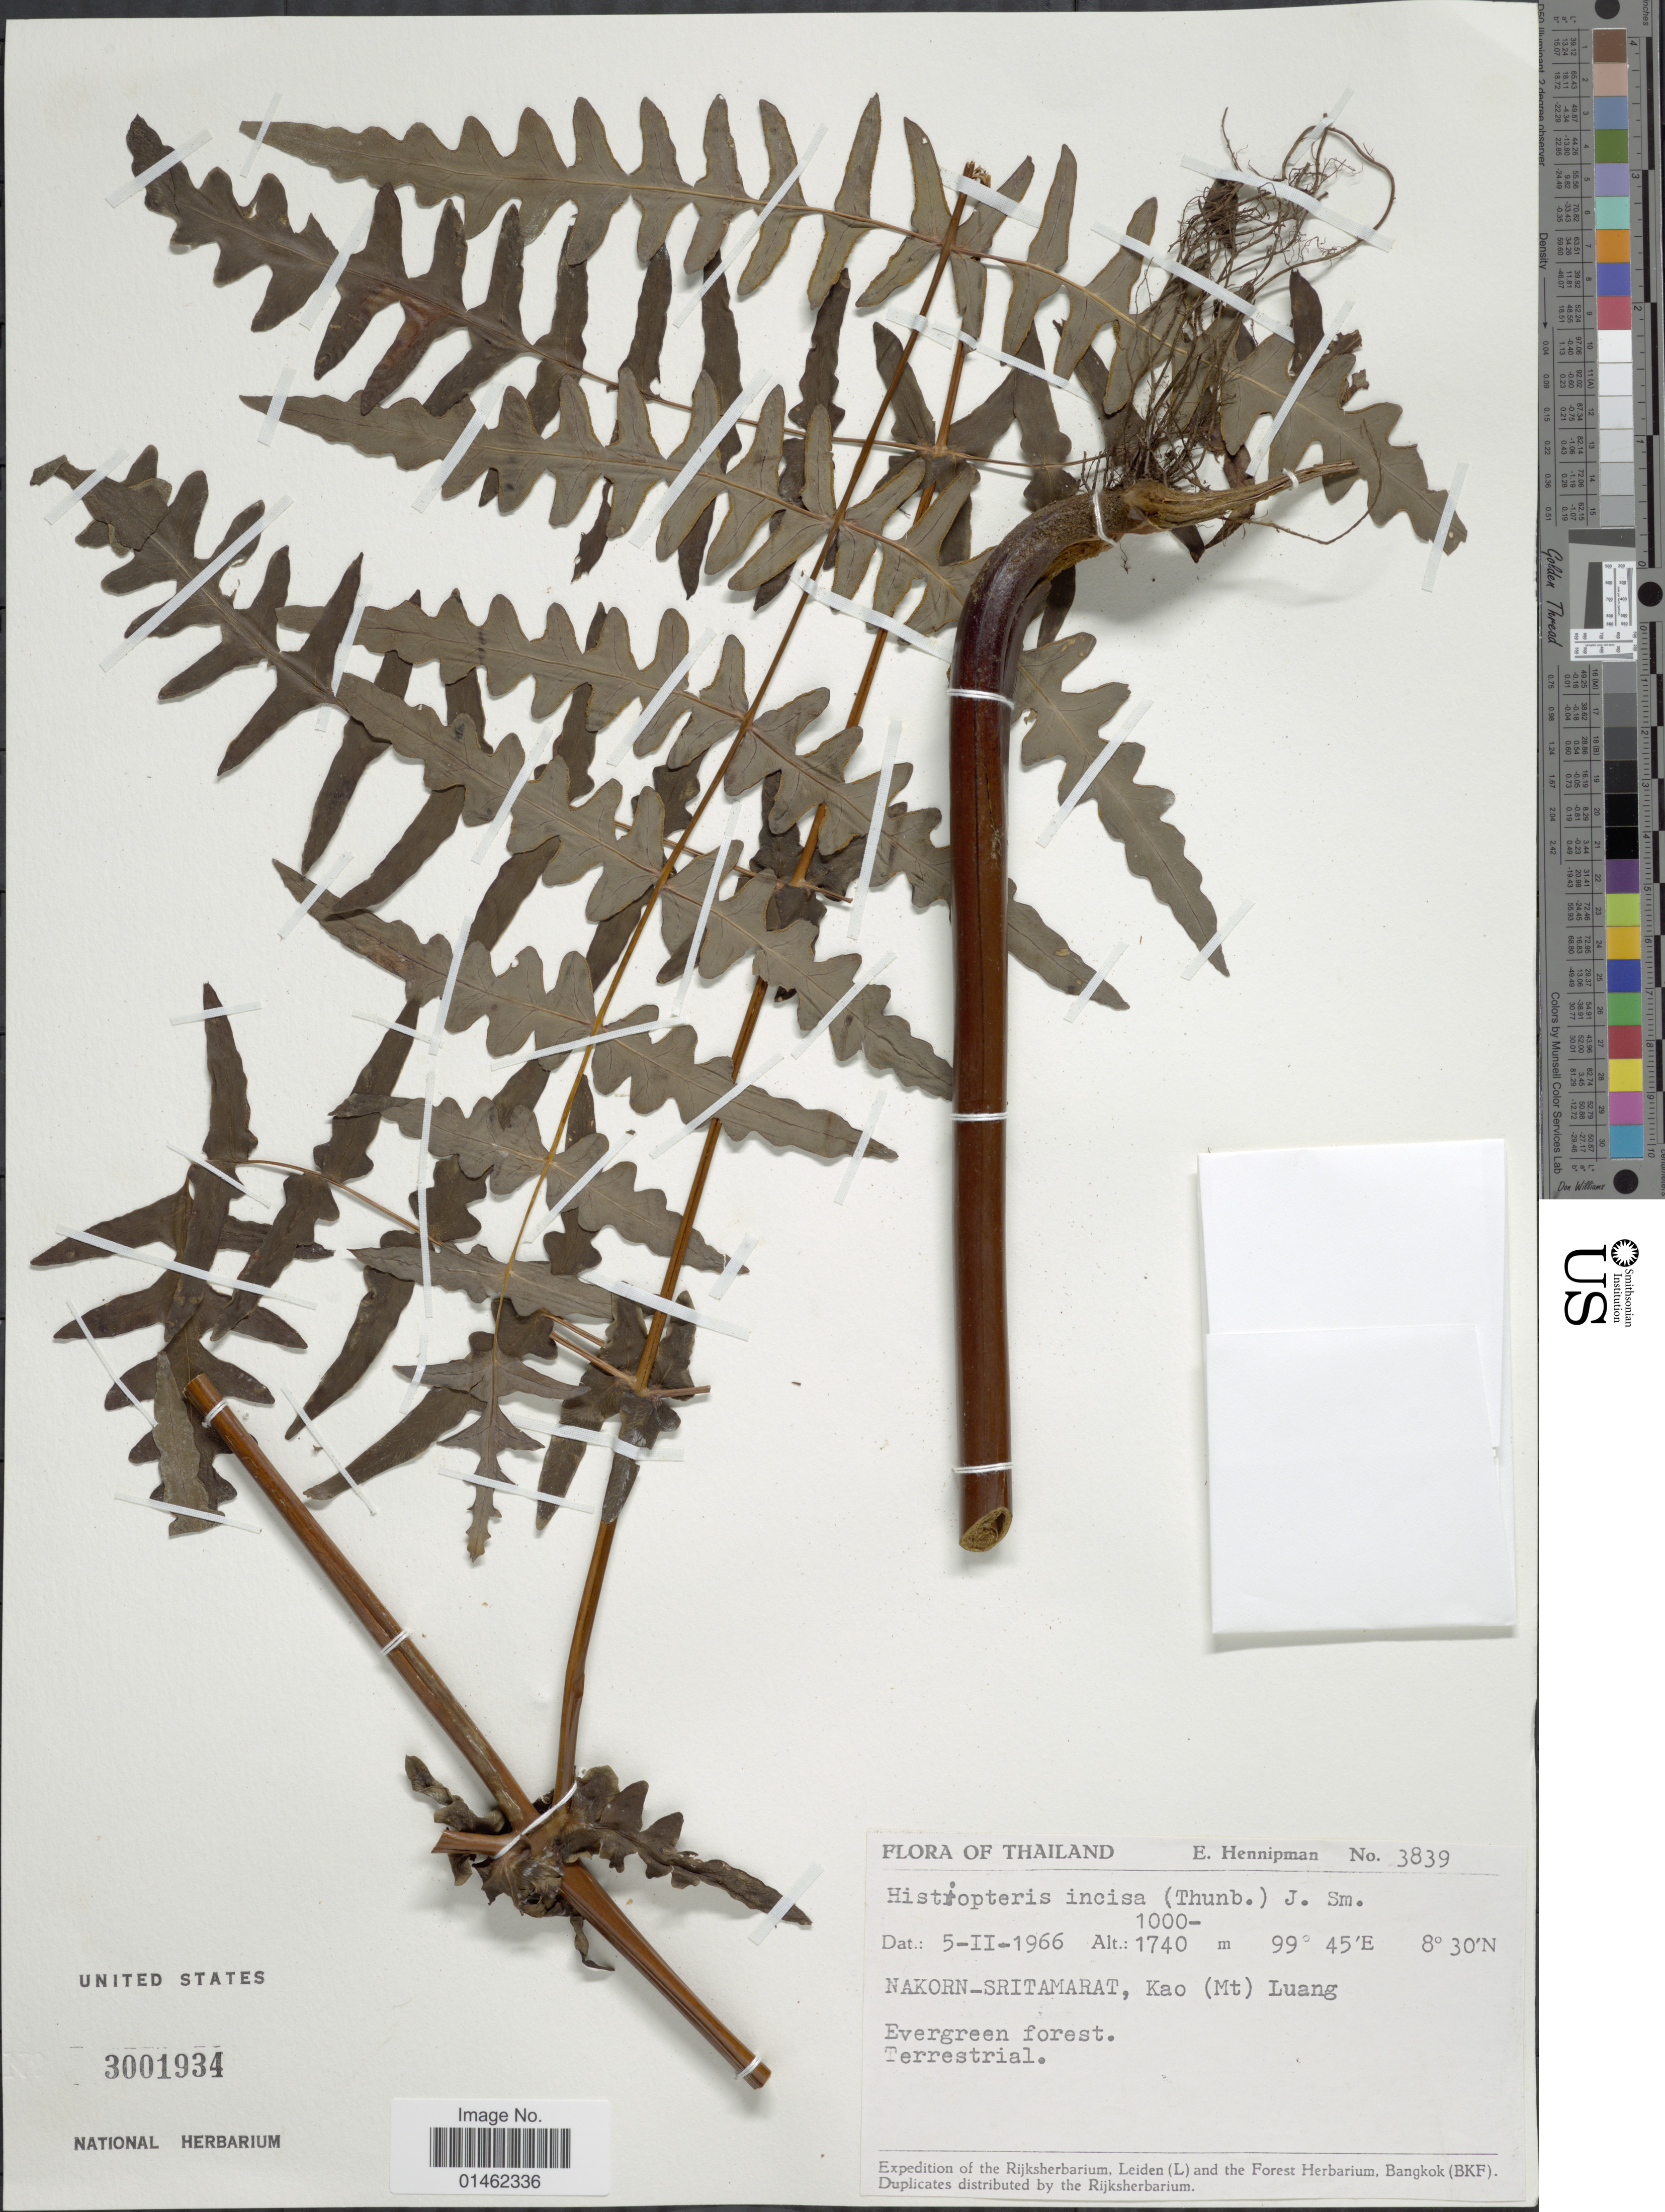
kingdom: Plantae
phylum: Tracheophyta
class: Polypodiopsida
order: Polypodiales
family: Dennstaedtiaceae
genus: Histiopteris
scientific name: Histiopteris incisa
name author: (Thunb.) J. Sm.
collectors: E. Hennipman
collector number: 3839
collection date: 1966-02-05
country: Thailand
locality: Nakorn-Sritamarat, kao (Mt) Luang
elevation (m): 1740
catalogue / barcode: US 3001934